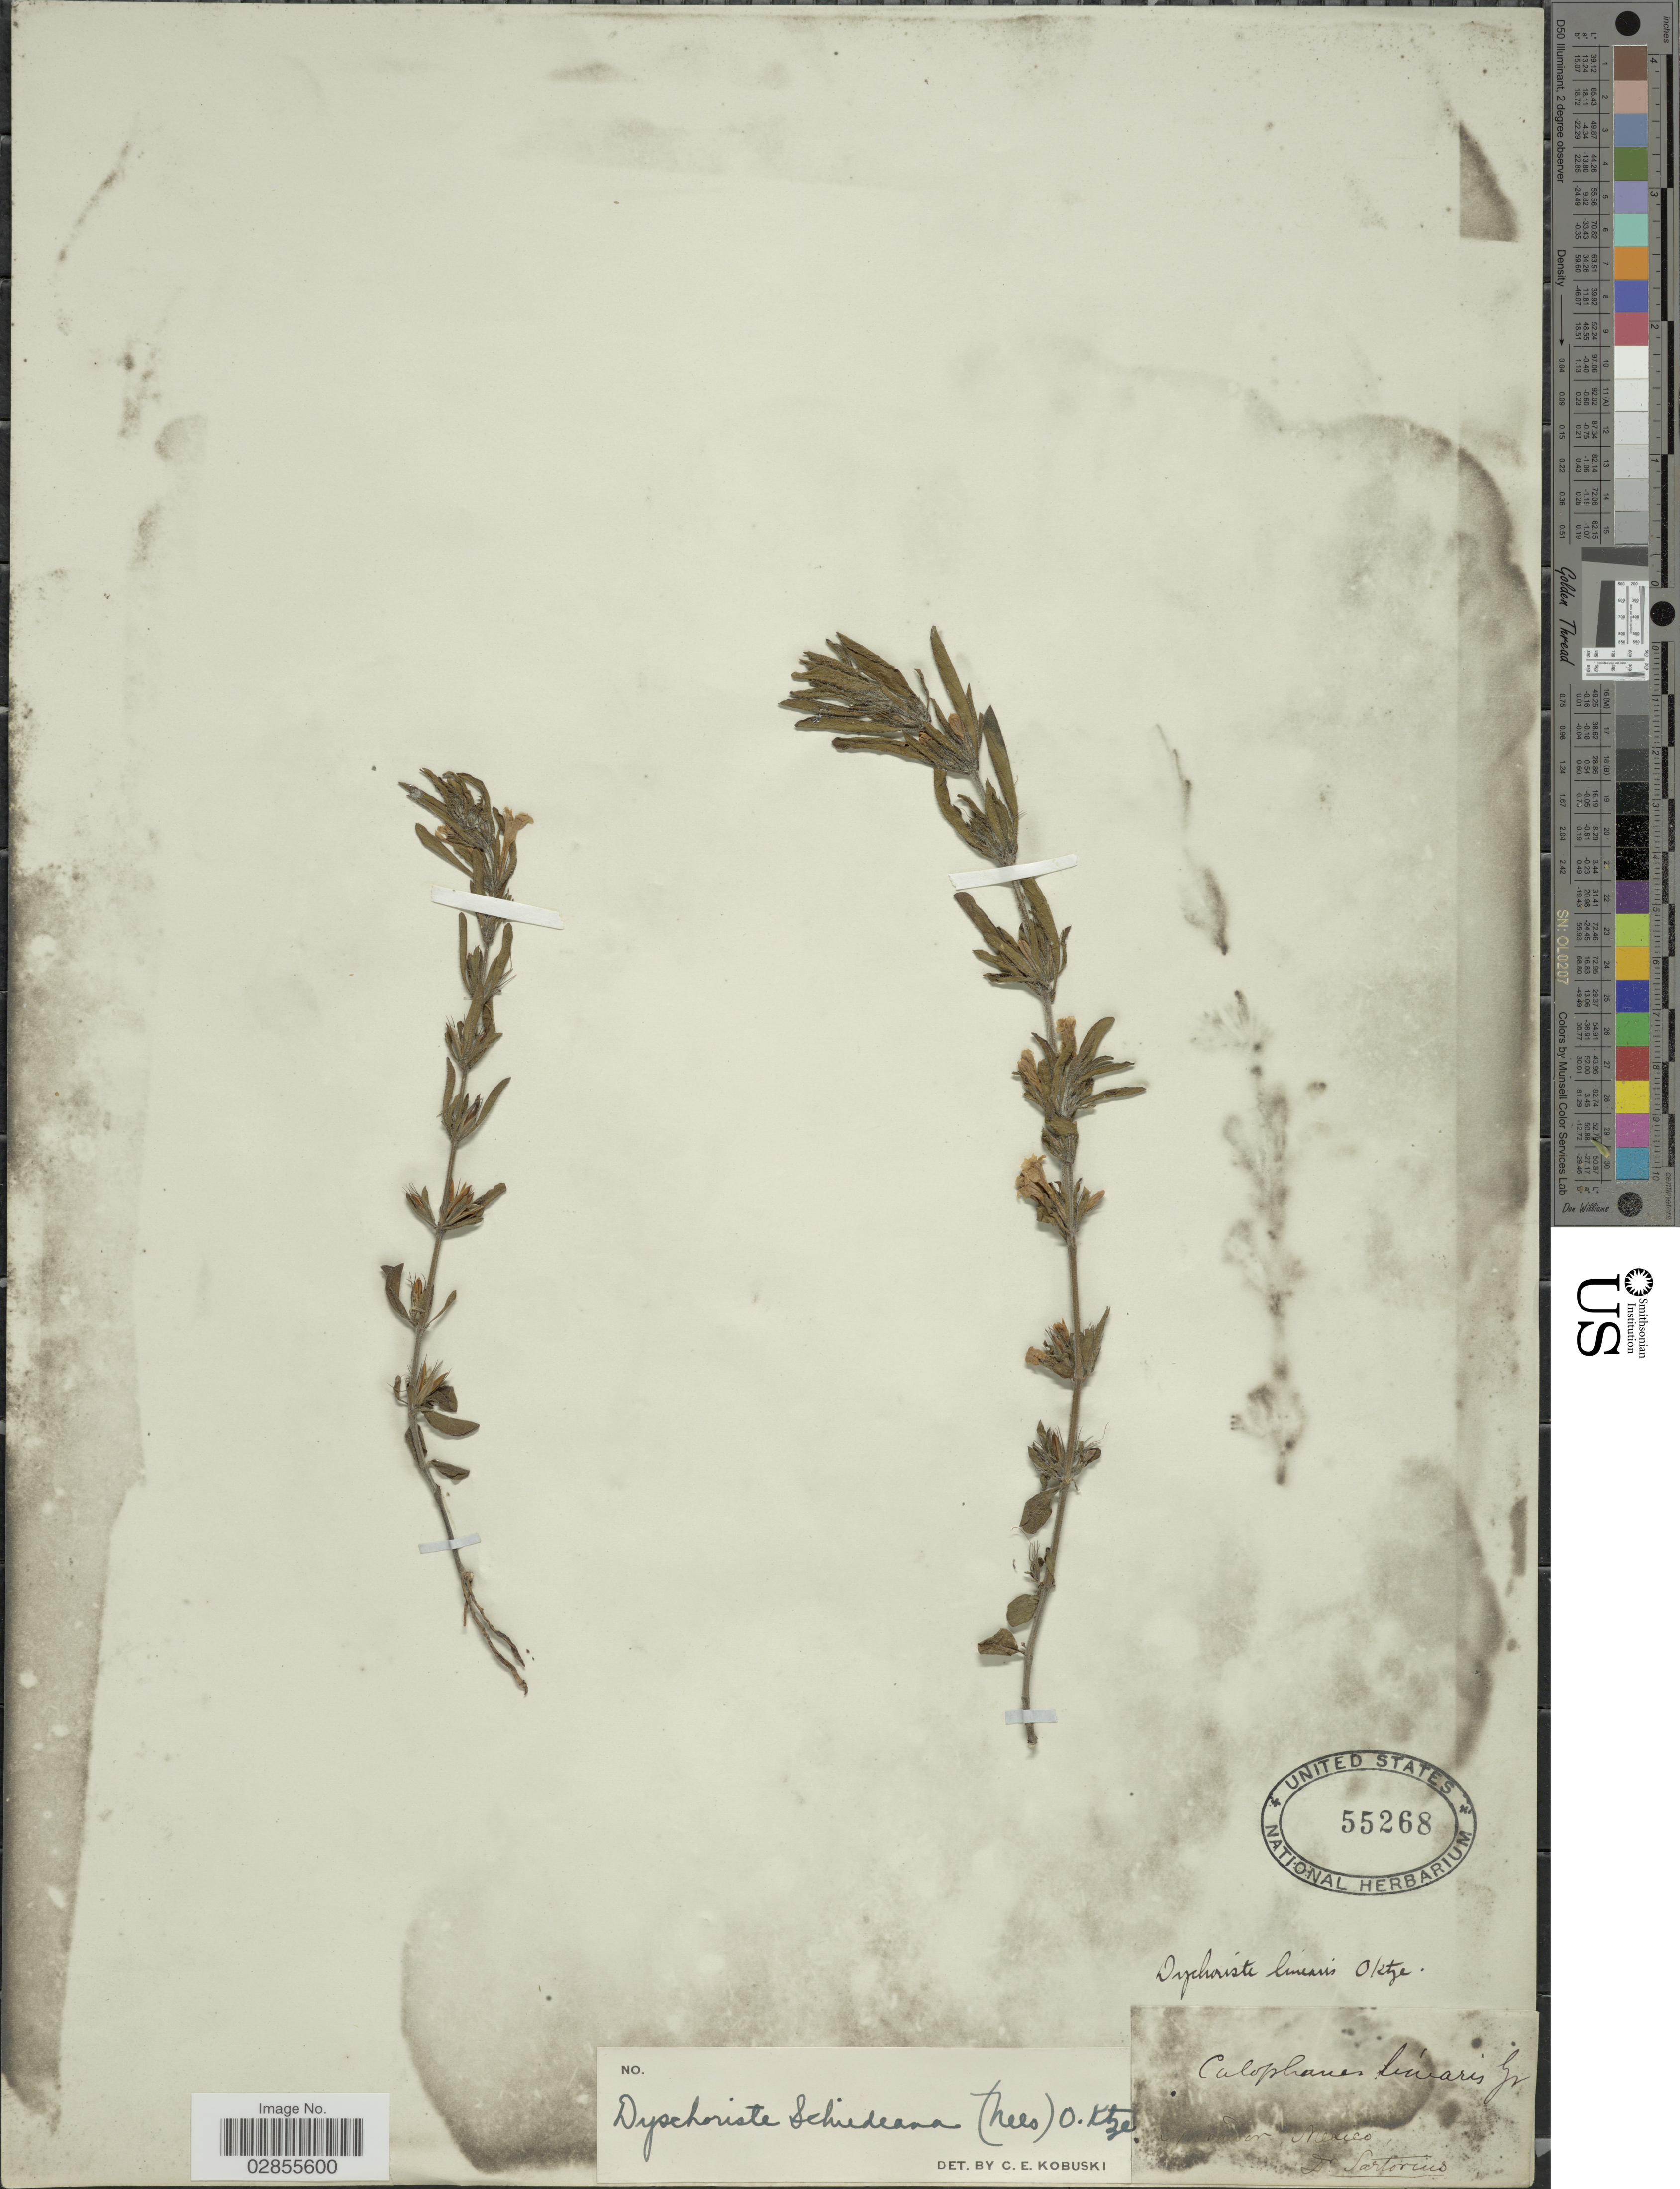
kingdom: Plantae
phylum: Tracheophyta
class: Magnoliopsida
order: Lamiales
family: Acanthaceae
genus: Dyschoriste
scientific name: Dyschoriste schiedeana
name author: (Nees) Kuntze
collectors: -. Sartorius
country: Mexico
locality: Mirador.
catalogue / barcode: US 55268